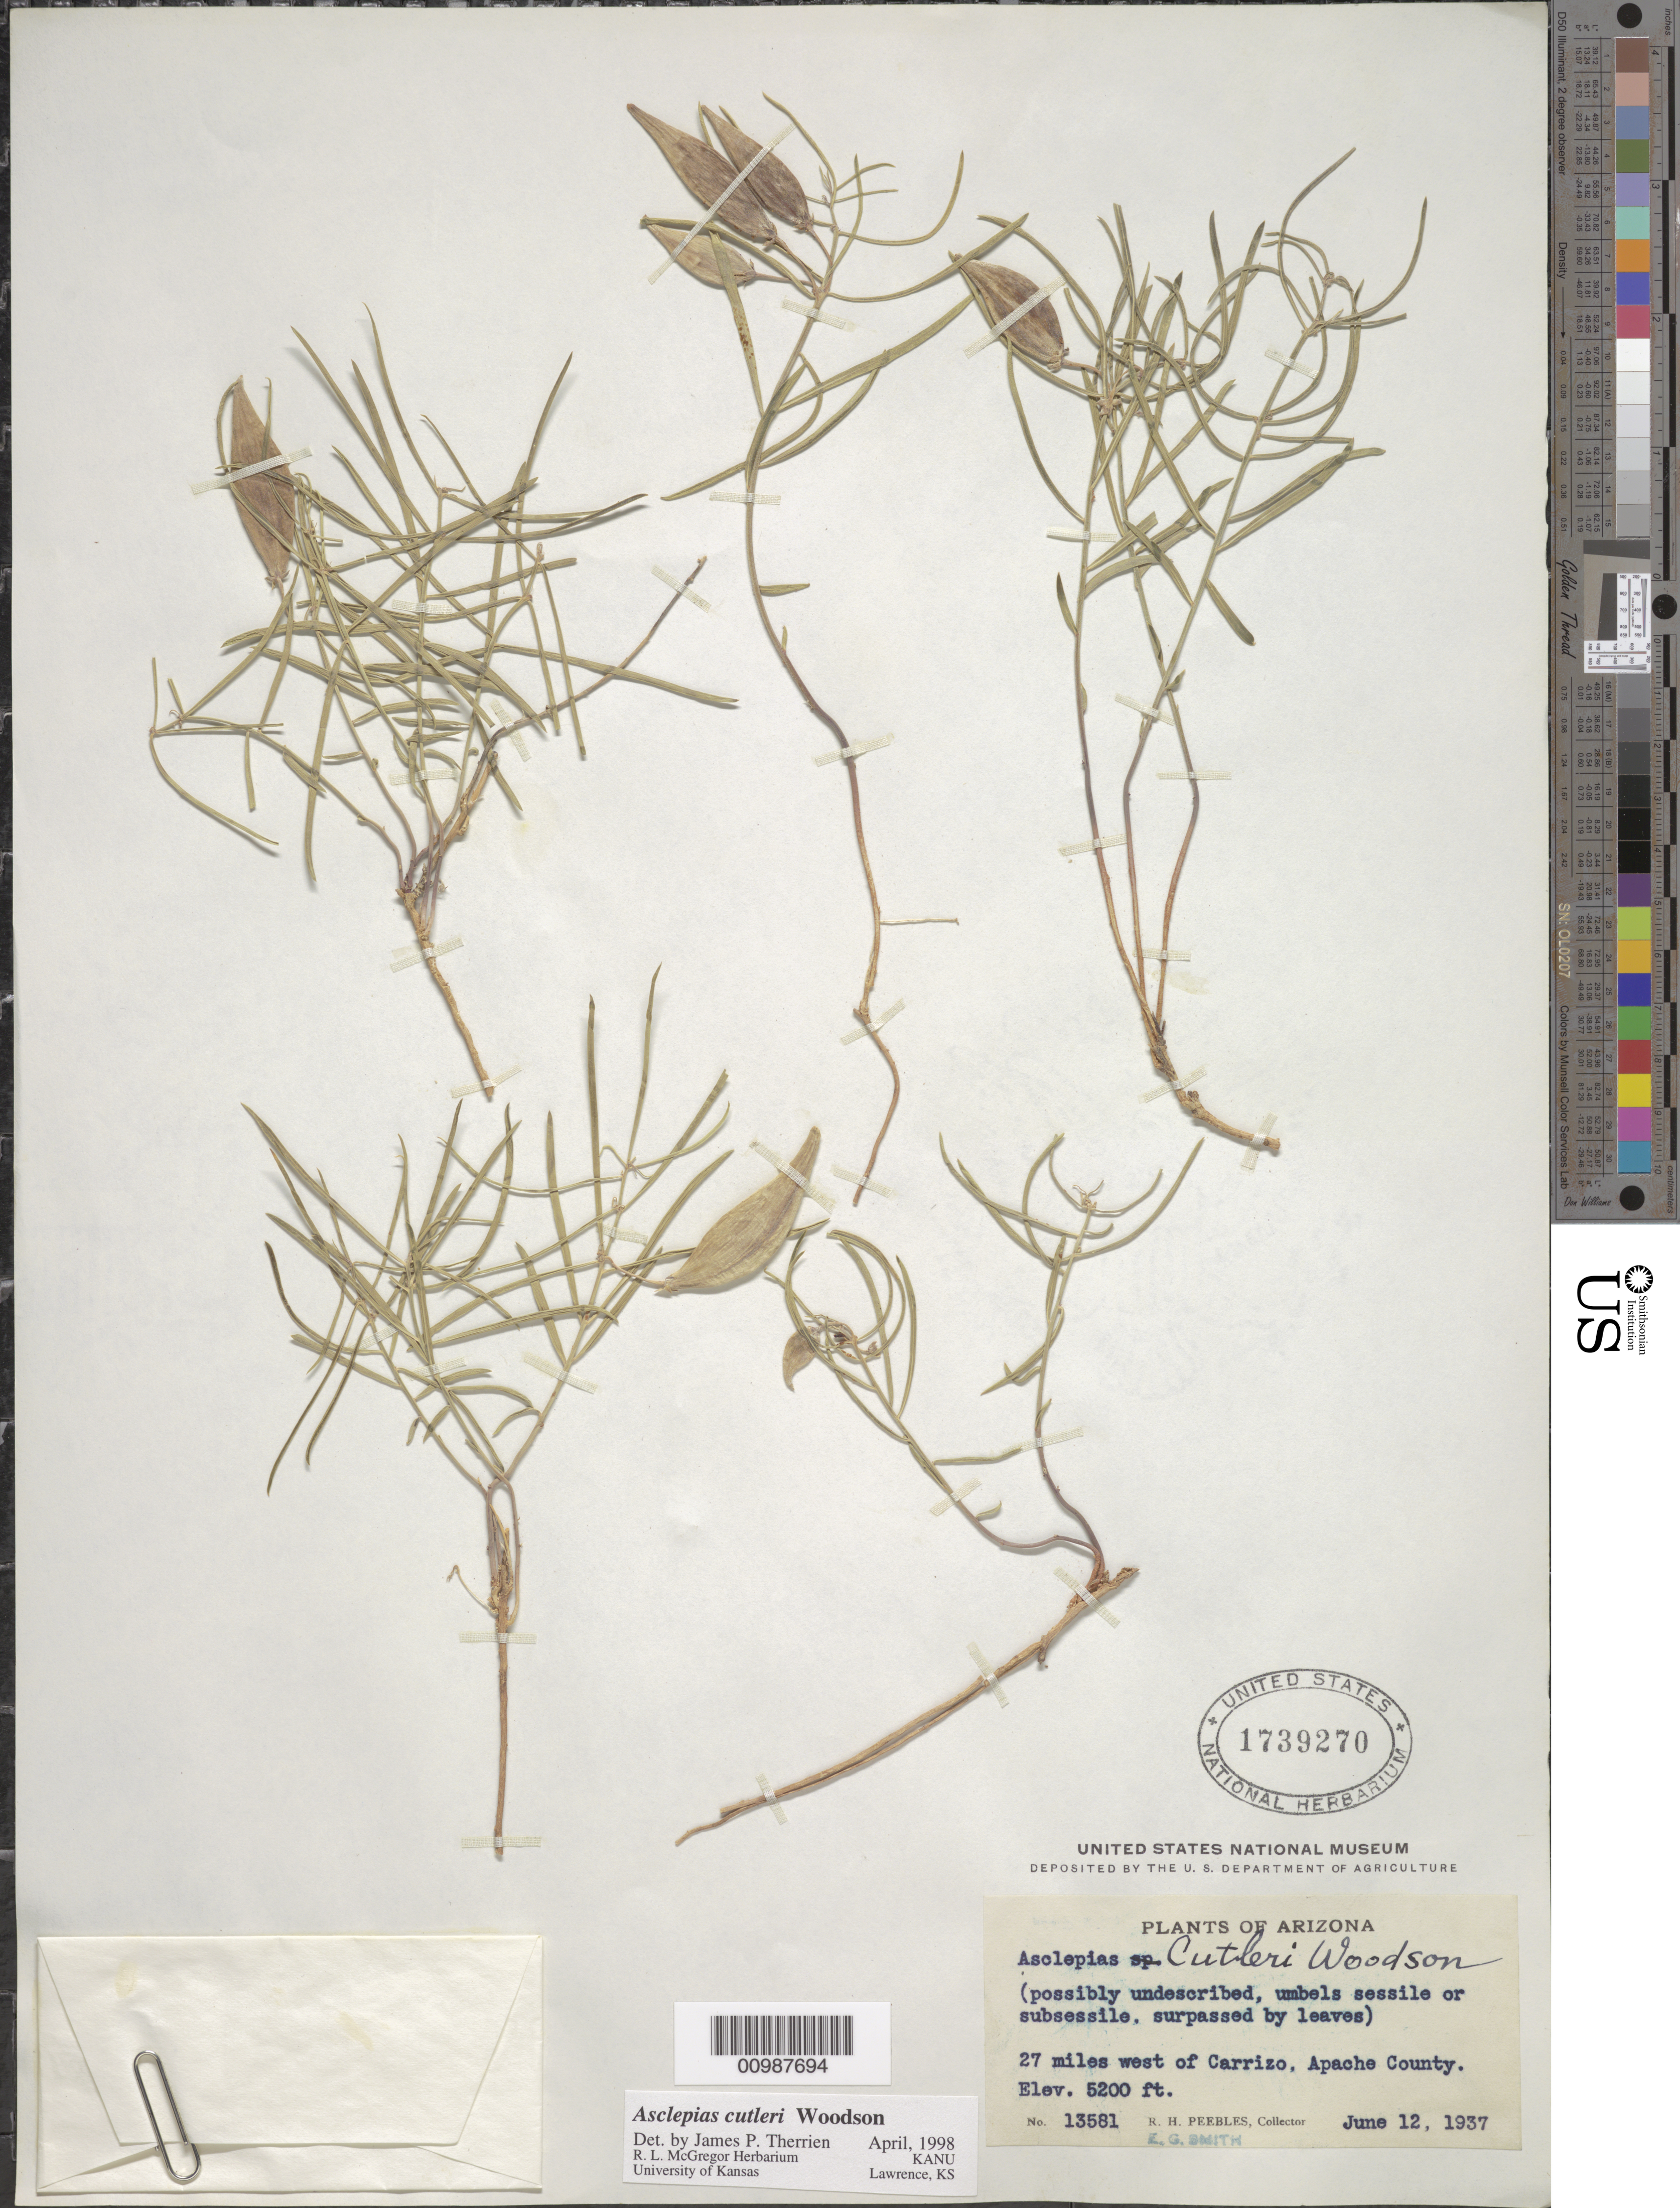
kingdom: Plantae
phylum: Tracheophyta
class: Magnoliopsida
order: Gentianales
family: Apocynaceae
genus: Asclepias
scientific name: Asclepias cutleri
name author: Woodson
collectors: R. H. Peebles & E. G. Smith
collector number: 13581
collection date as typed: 12 Jun 1937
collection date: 1937-06-12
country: United States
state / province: Arizona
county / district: Apache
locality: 27 miles W of Carrizo.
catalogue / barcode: US 1739270